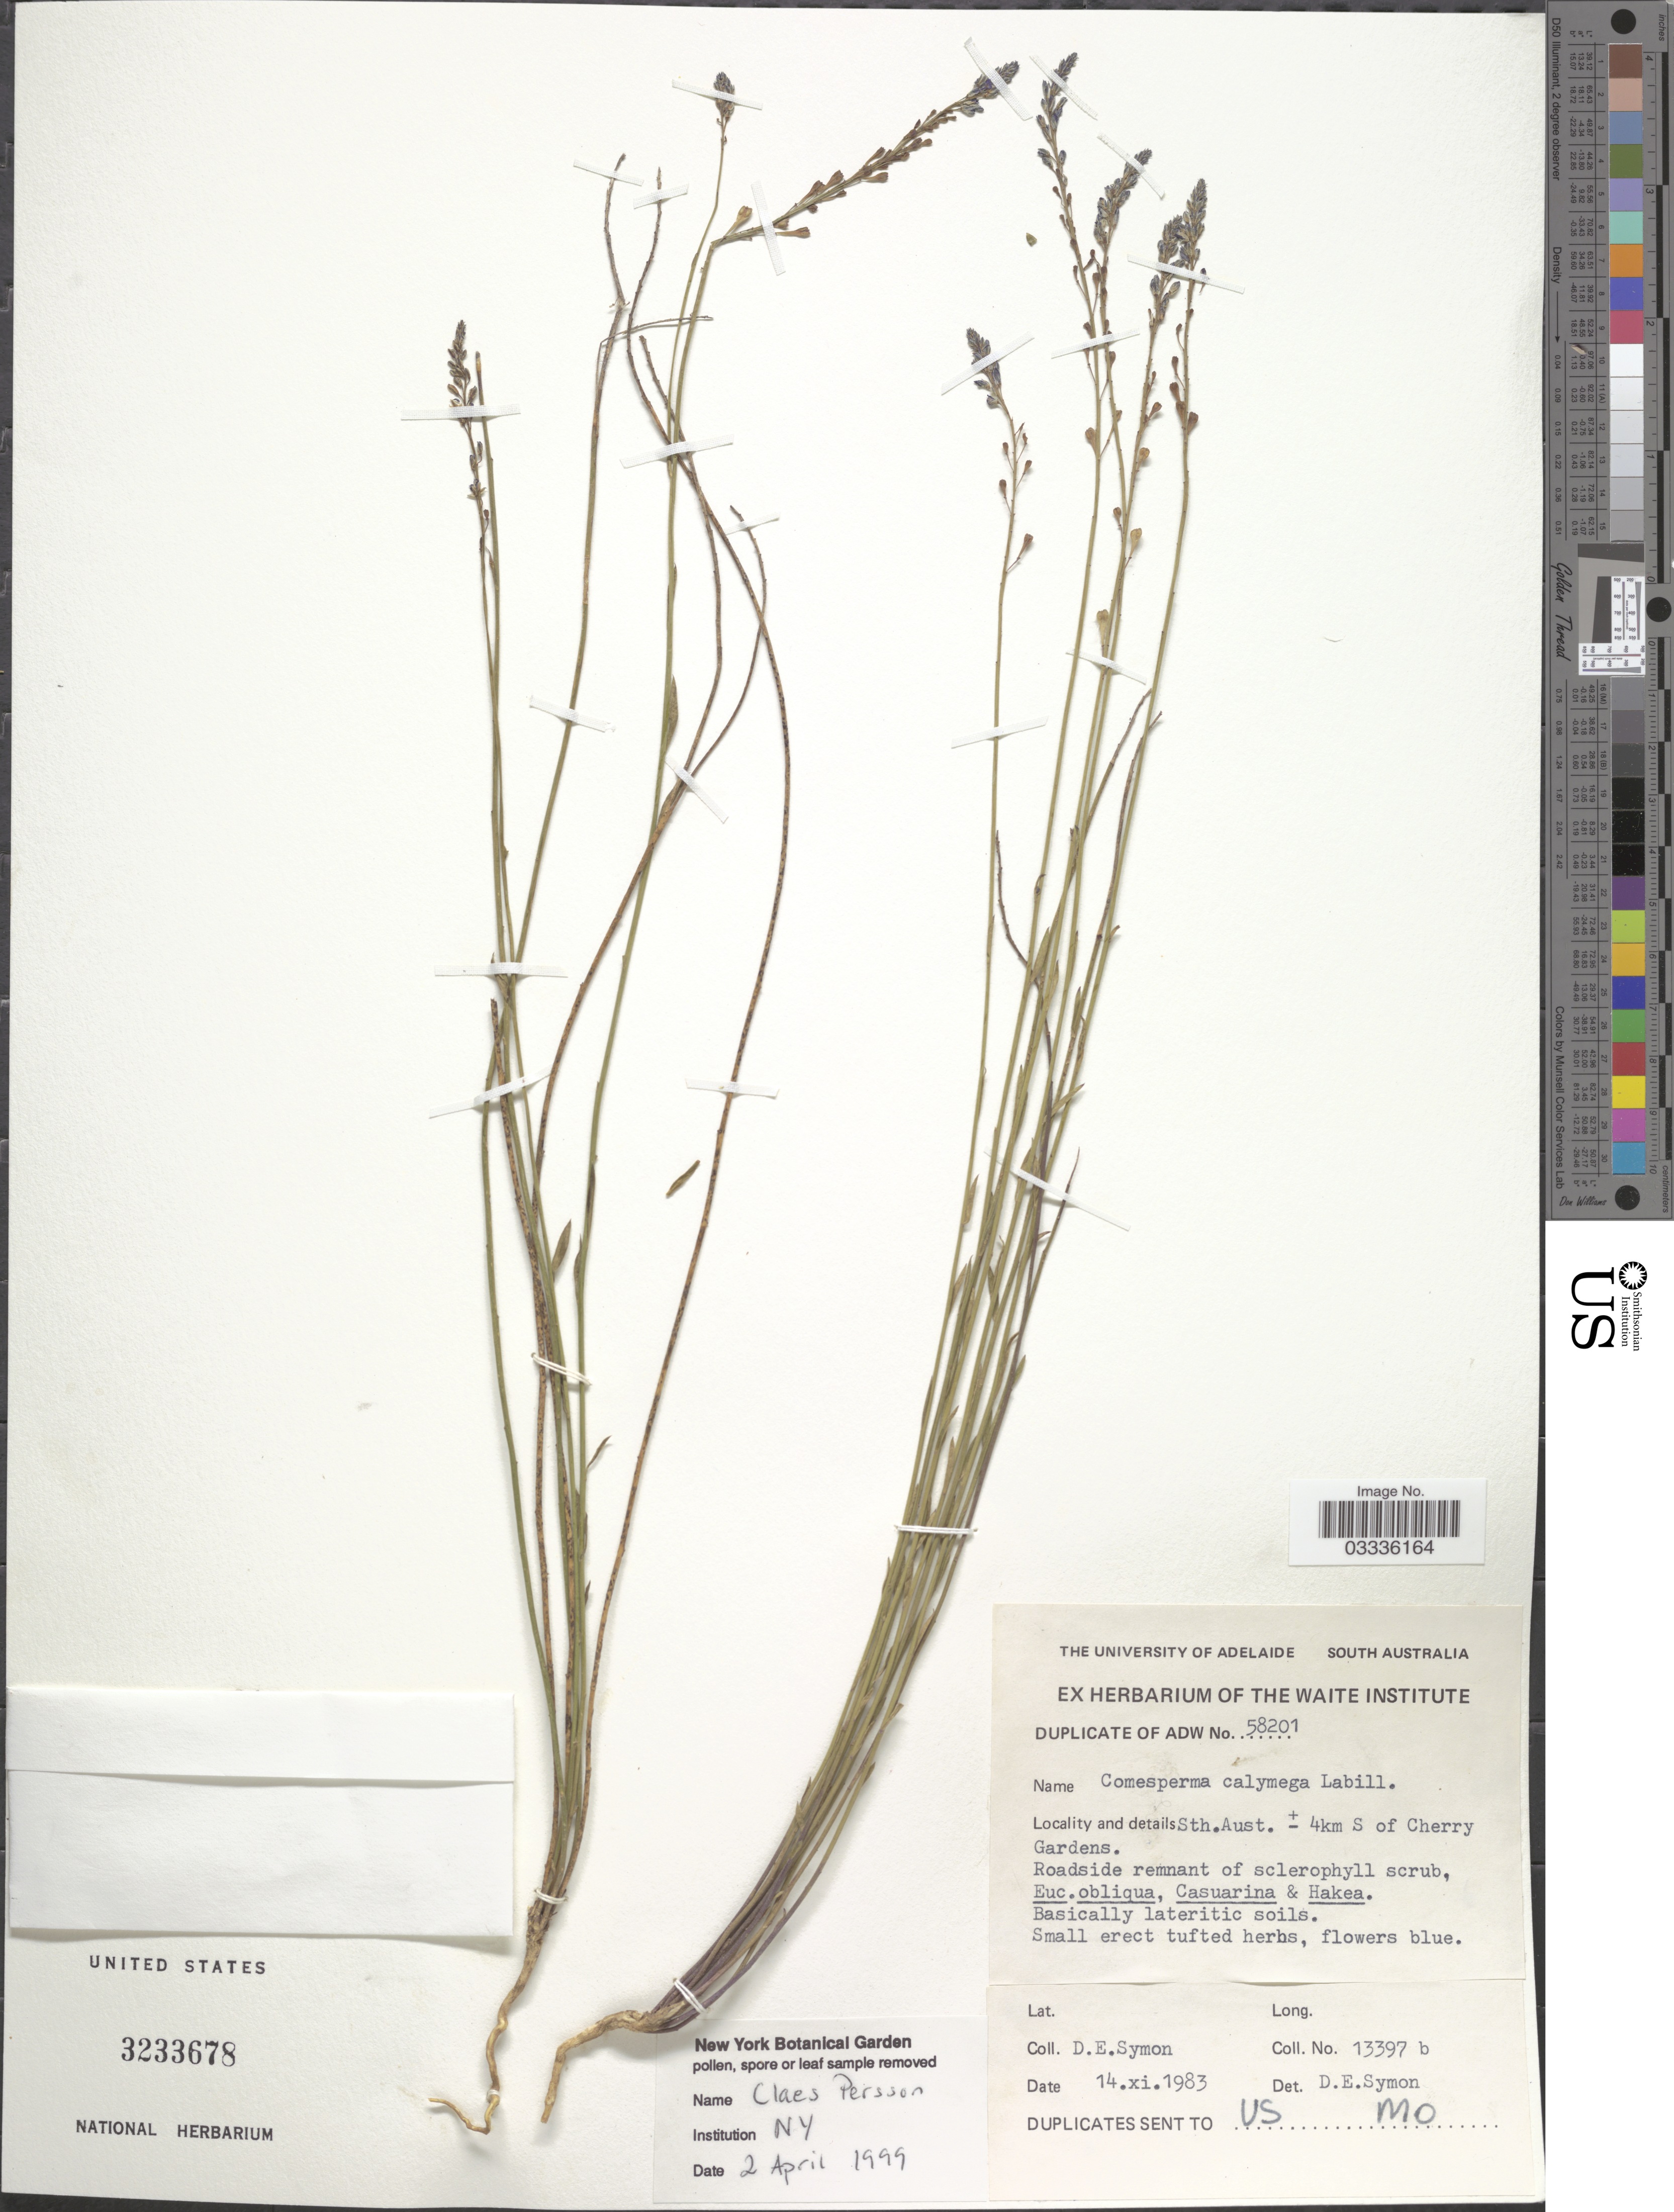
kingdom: Plantae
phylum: Tracheophyta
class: Magnoliopsida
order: Fabales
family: Polygalaceae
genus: Comesperma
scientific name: Comesperma calymega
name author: Labill.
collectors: D. Symon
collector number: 13397 b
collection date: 1983-11-14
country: Australia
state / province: South Australia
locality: ± 4km S of Cherry Gardens.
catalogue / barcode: US 3233678